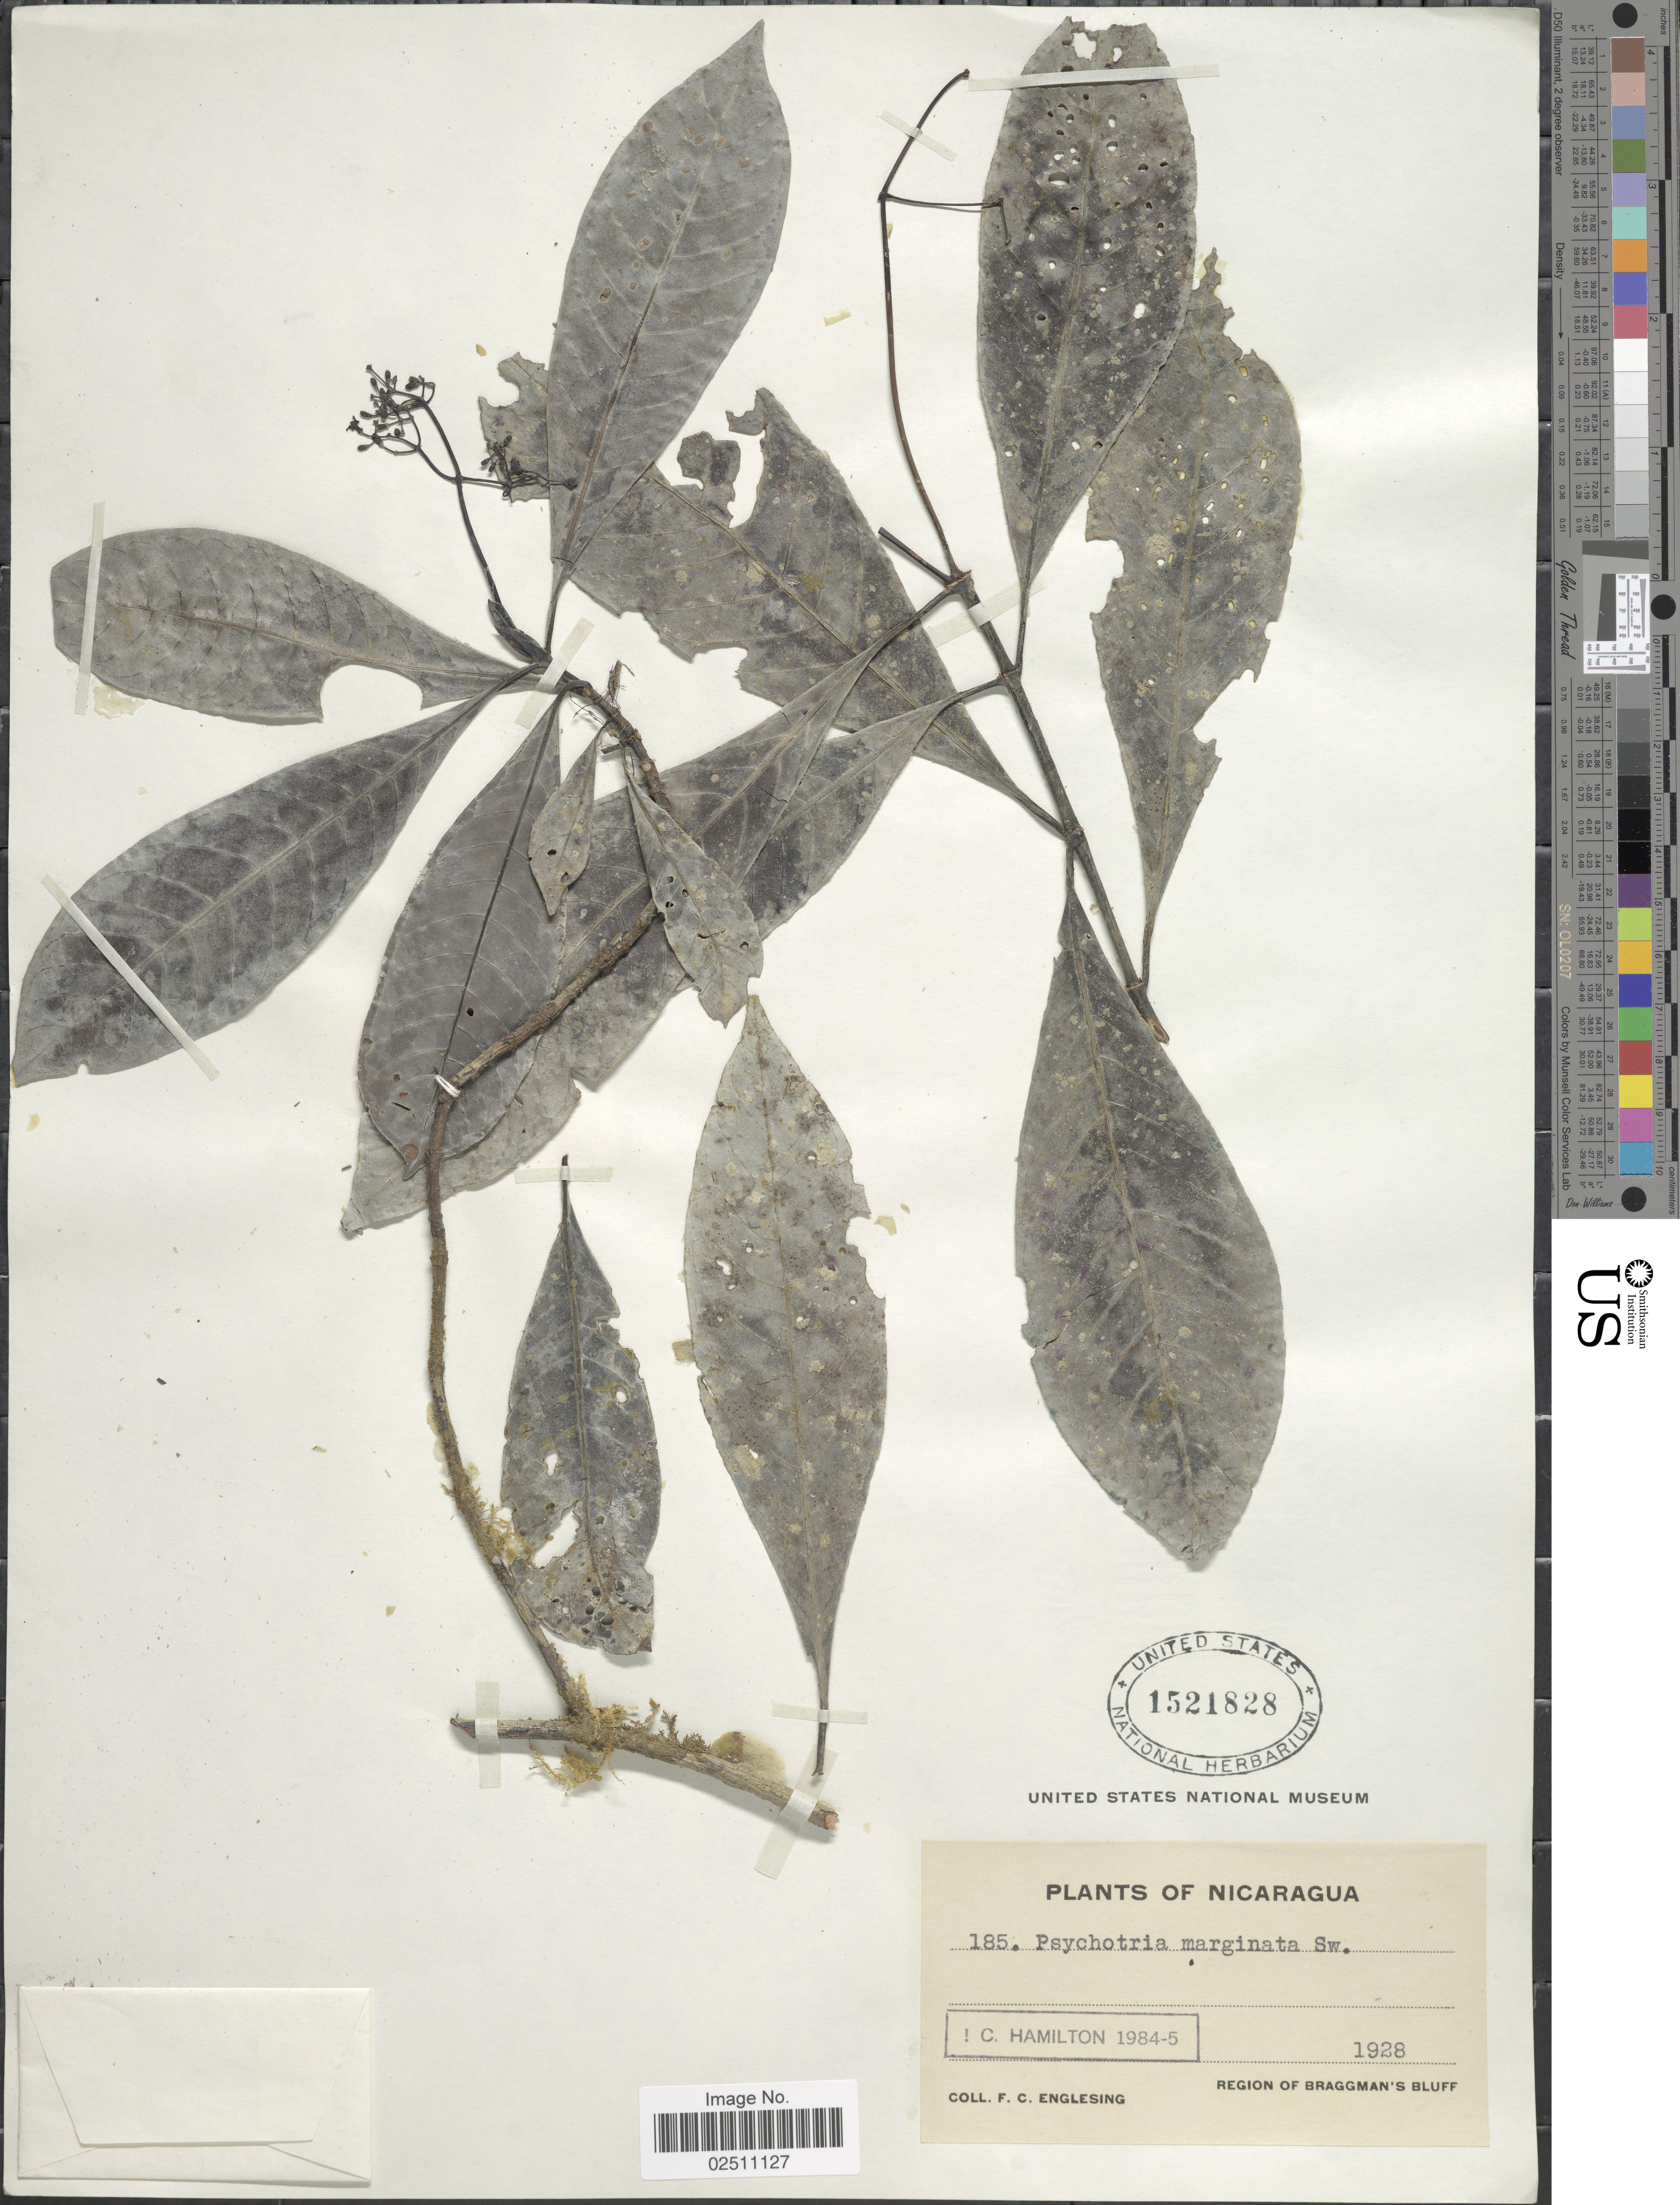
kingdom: Plantae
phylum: Tracheophyta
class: Magnoliopsida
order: Gentianales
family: Rubiaceae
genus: Psychotria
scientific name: Psychotria marginata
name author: Sw.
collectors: F. Englesing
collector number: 185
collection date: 1928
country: Nicaragua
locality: Region of Braggman's Bluff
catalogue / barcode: US 1521828